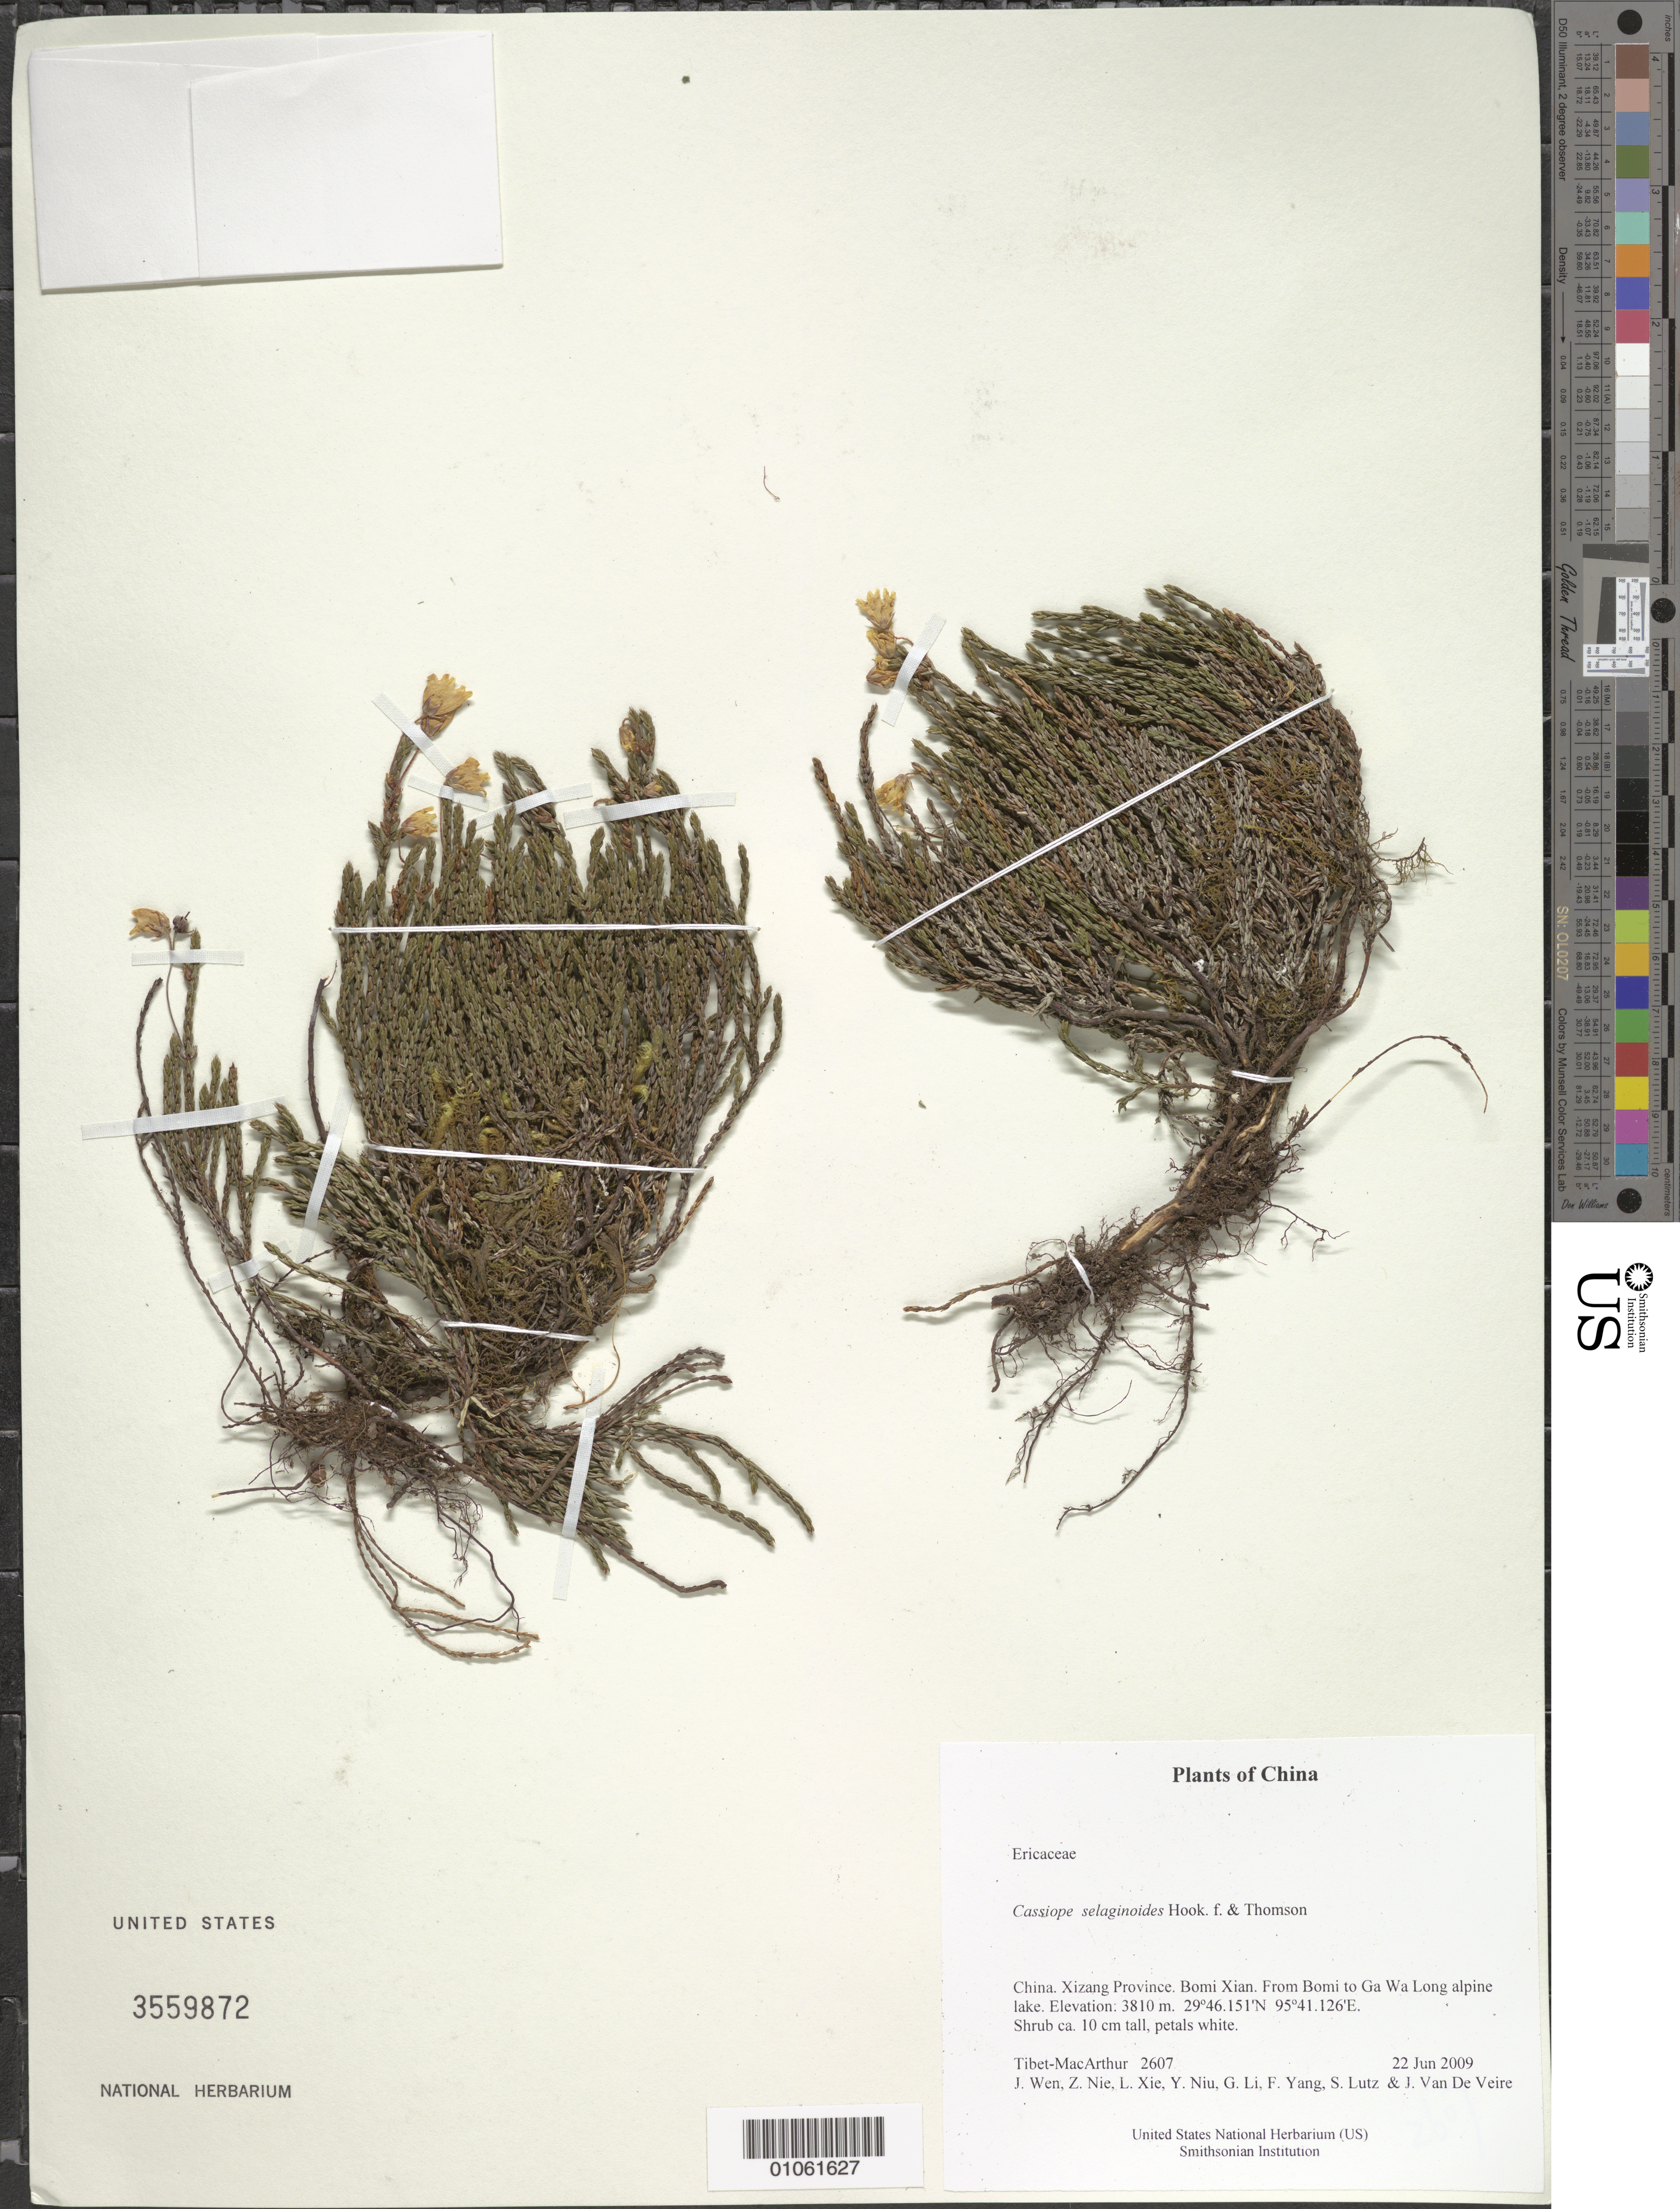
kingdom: Plantae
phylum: Tracheophyta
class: Magnoliopsida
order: Ericales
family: Ericaceae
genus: Cassiope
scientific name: Cassiope selaginoides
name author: Hook. f. & Thomson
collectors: Tibet-MacArthur, J. Wen, Z. Nie, L. Xie, Y. Niu, G. Li, F. Yang, S. Lutz & J. Van De Veire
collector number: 2607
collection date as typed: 22 Jun 2009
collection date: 2009-06-22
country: China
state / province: Xizang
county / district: Bomi Xian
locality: From Bomi to Ga Wa Long alpine lake.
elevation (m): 3810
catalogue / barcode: US 3559872